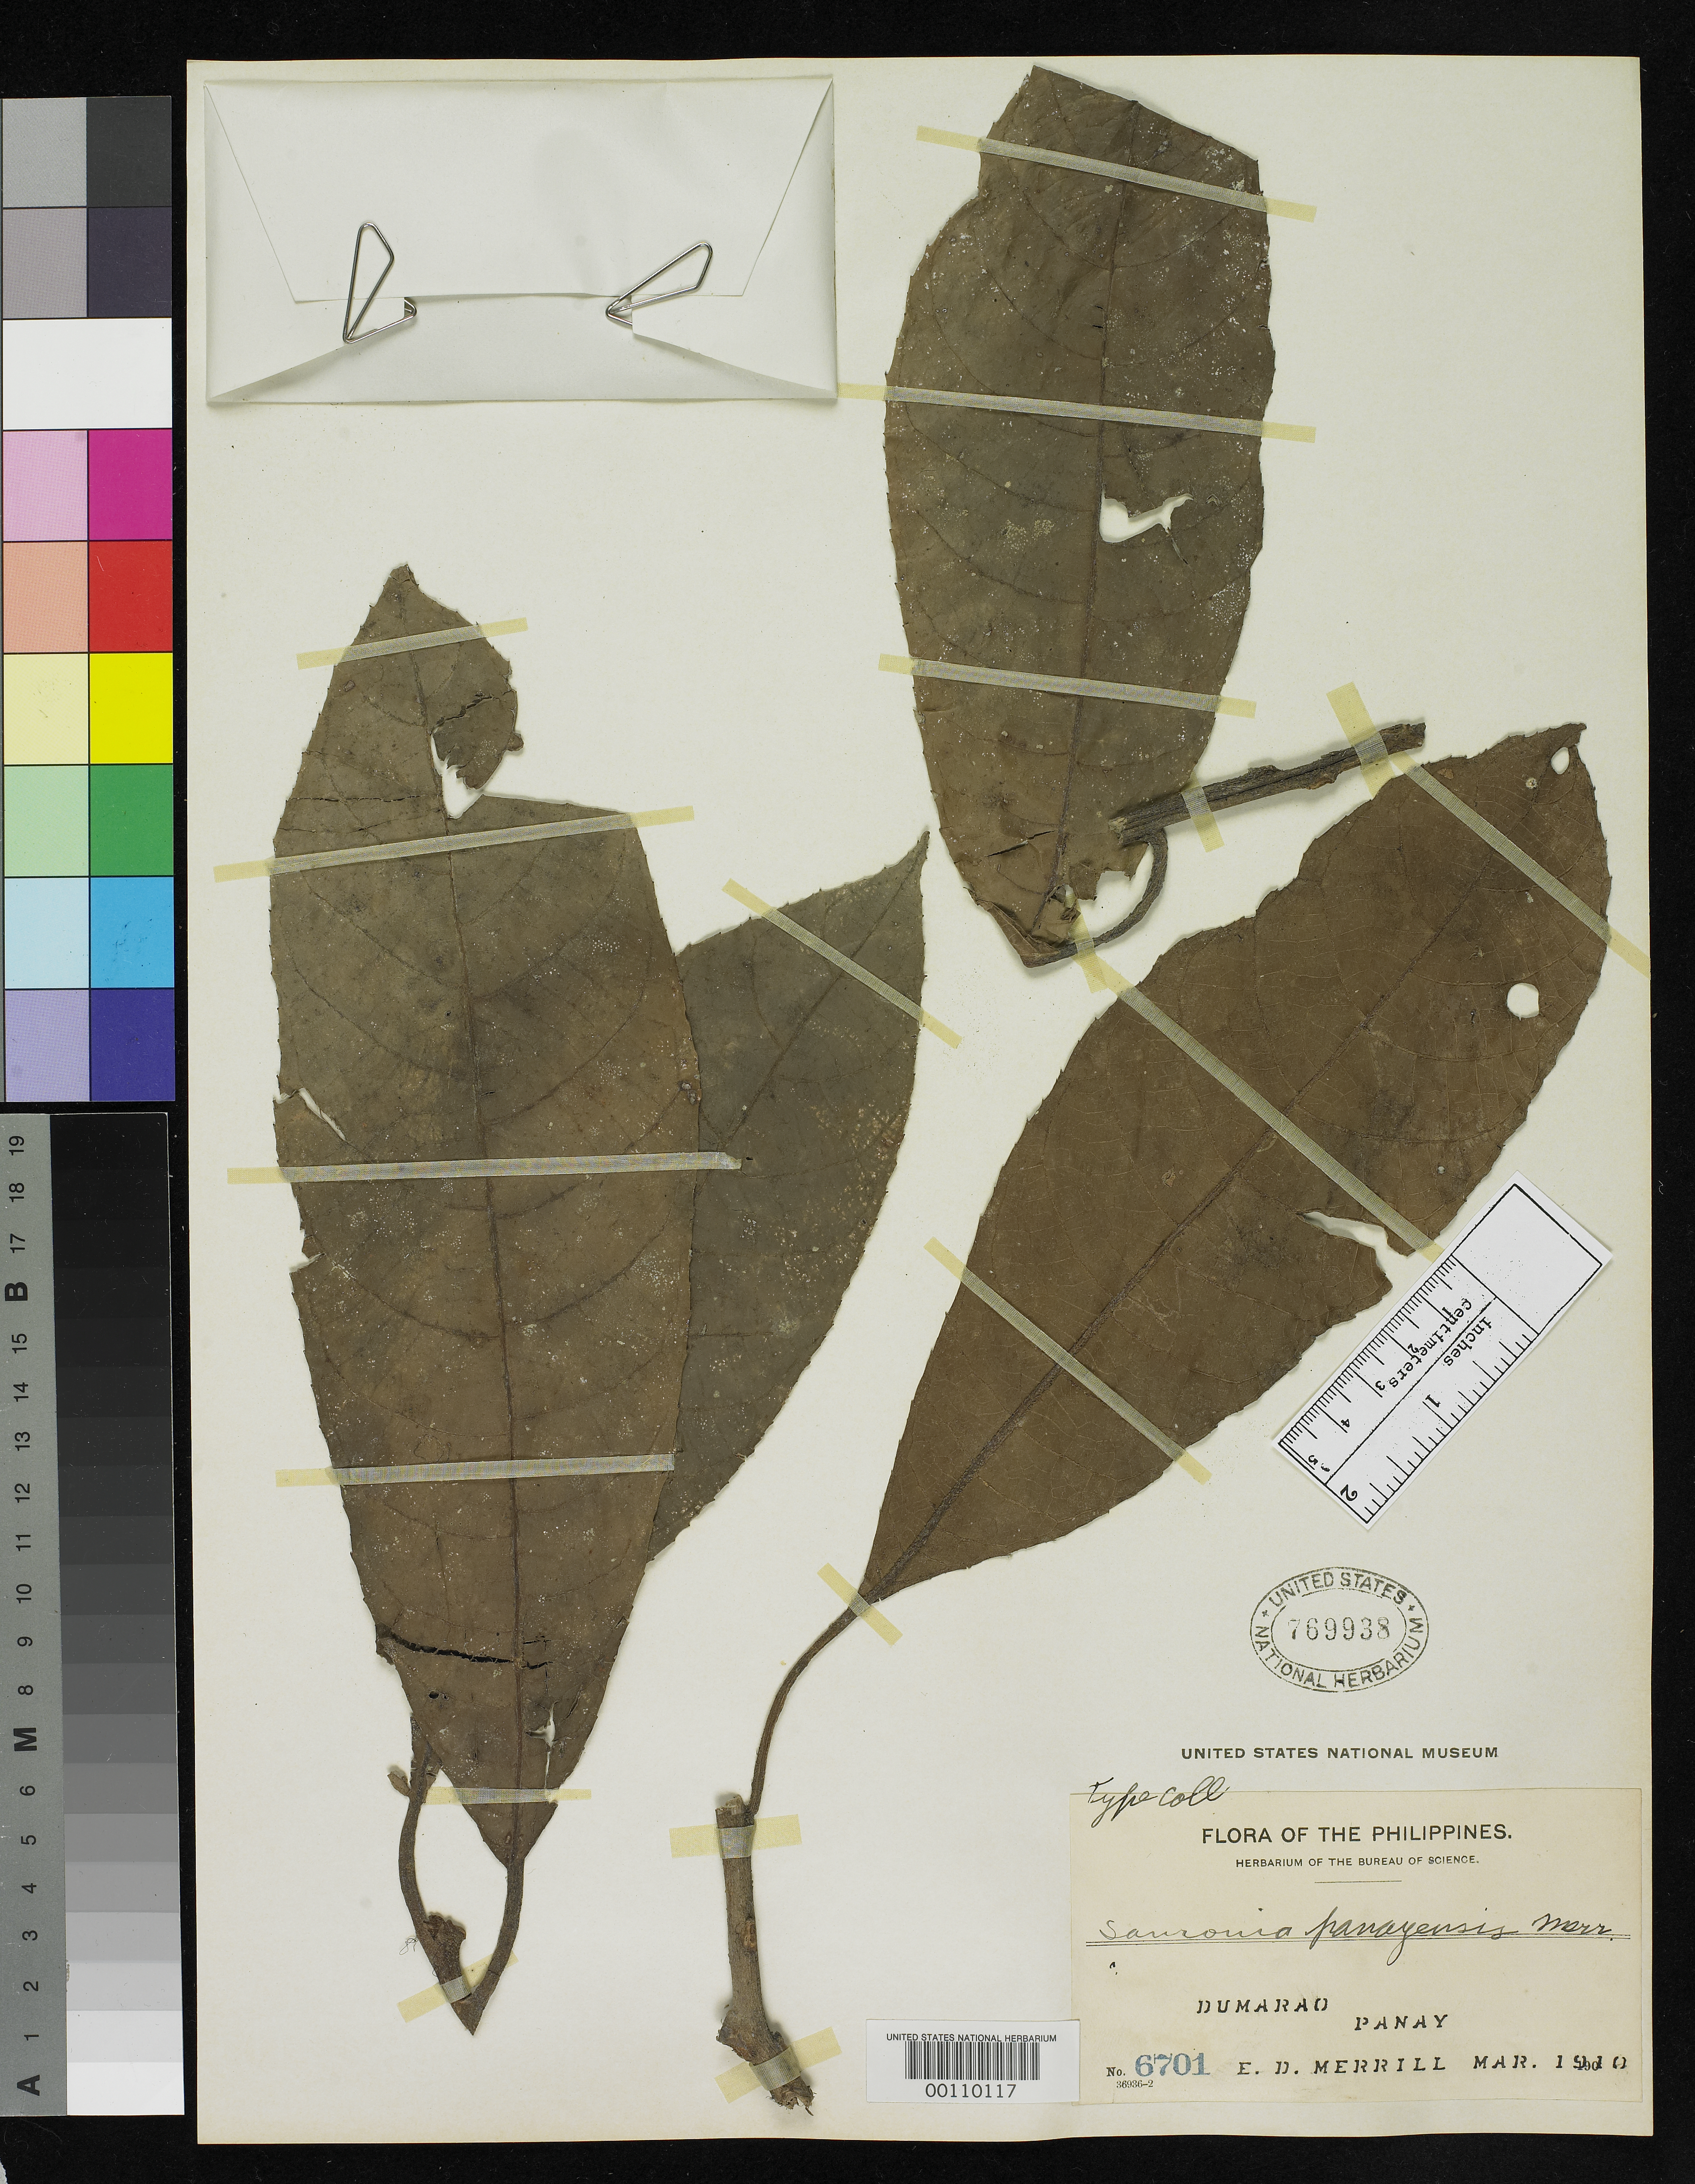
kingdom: Plantae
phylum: Tracheophyta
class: Magnoliopsida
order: Ericales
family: Actinidiaceae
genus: Saurauia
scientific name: Saurauia panayensis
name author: Merr.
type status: Isotype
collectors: E. D. Merrill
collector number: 6701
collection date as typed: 25 Mar 1910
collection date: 1910-03-25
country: Philippines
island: Panay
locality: Dumarao.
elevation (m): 100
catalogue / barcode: US 769938